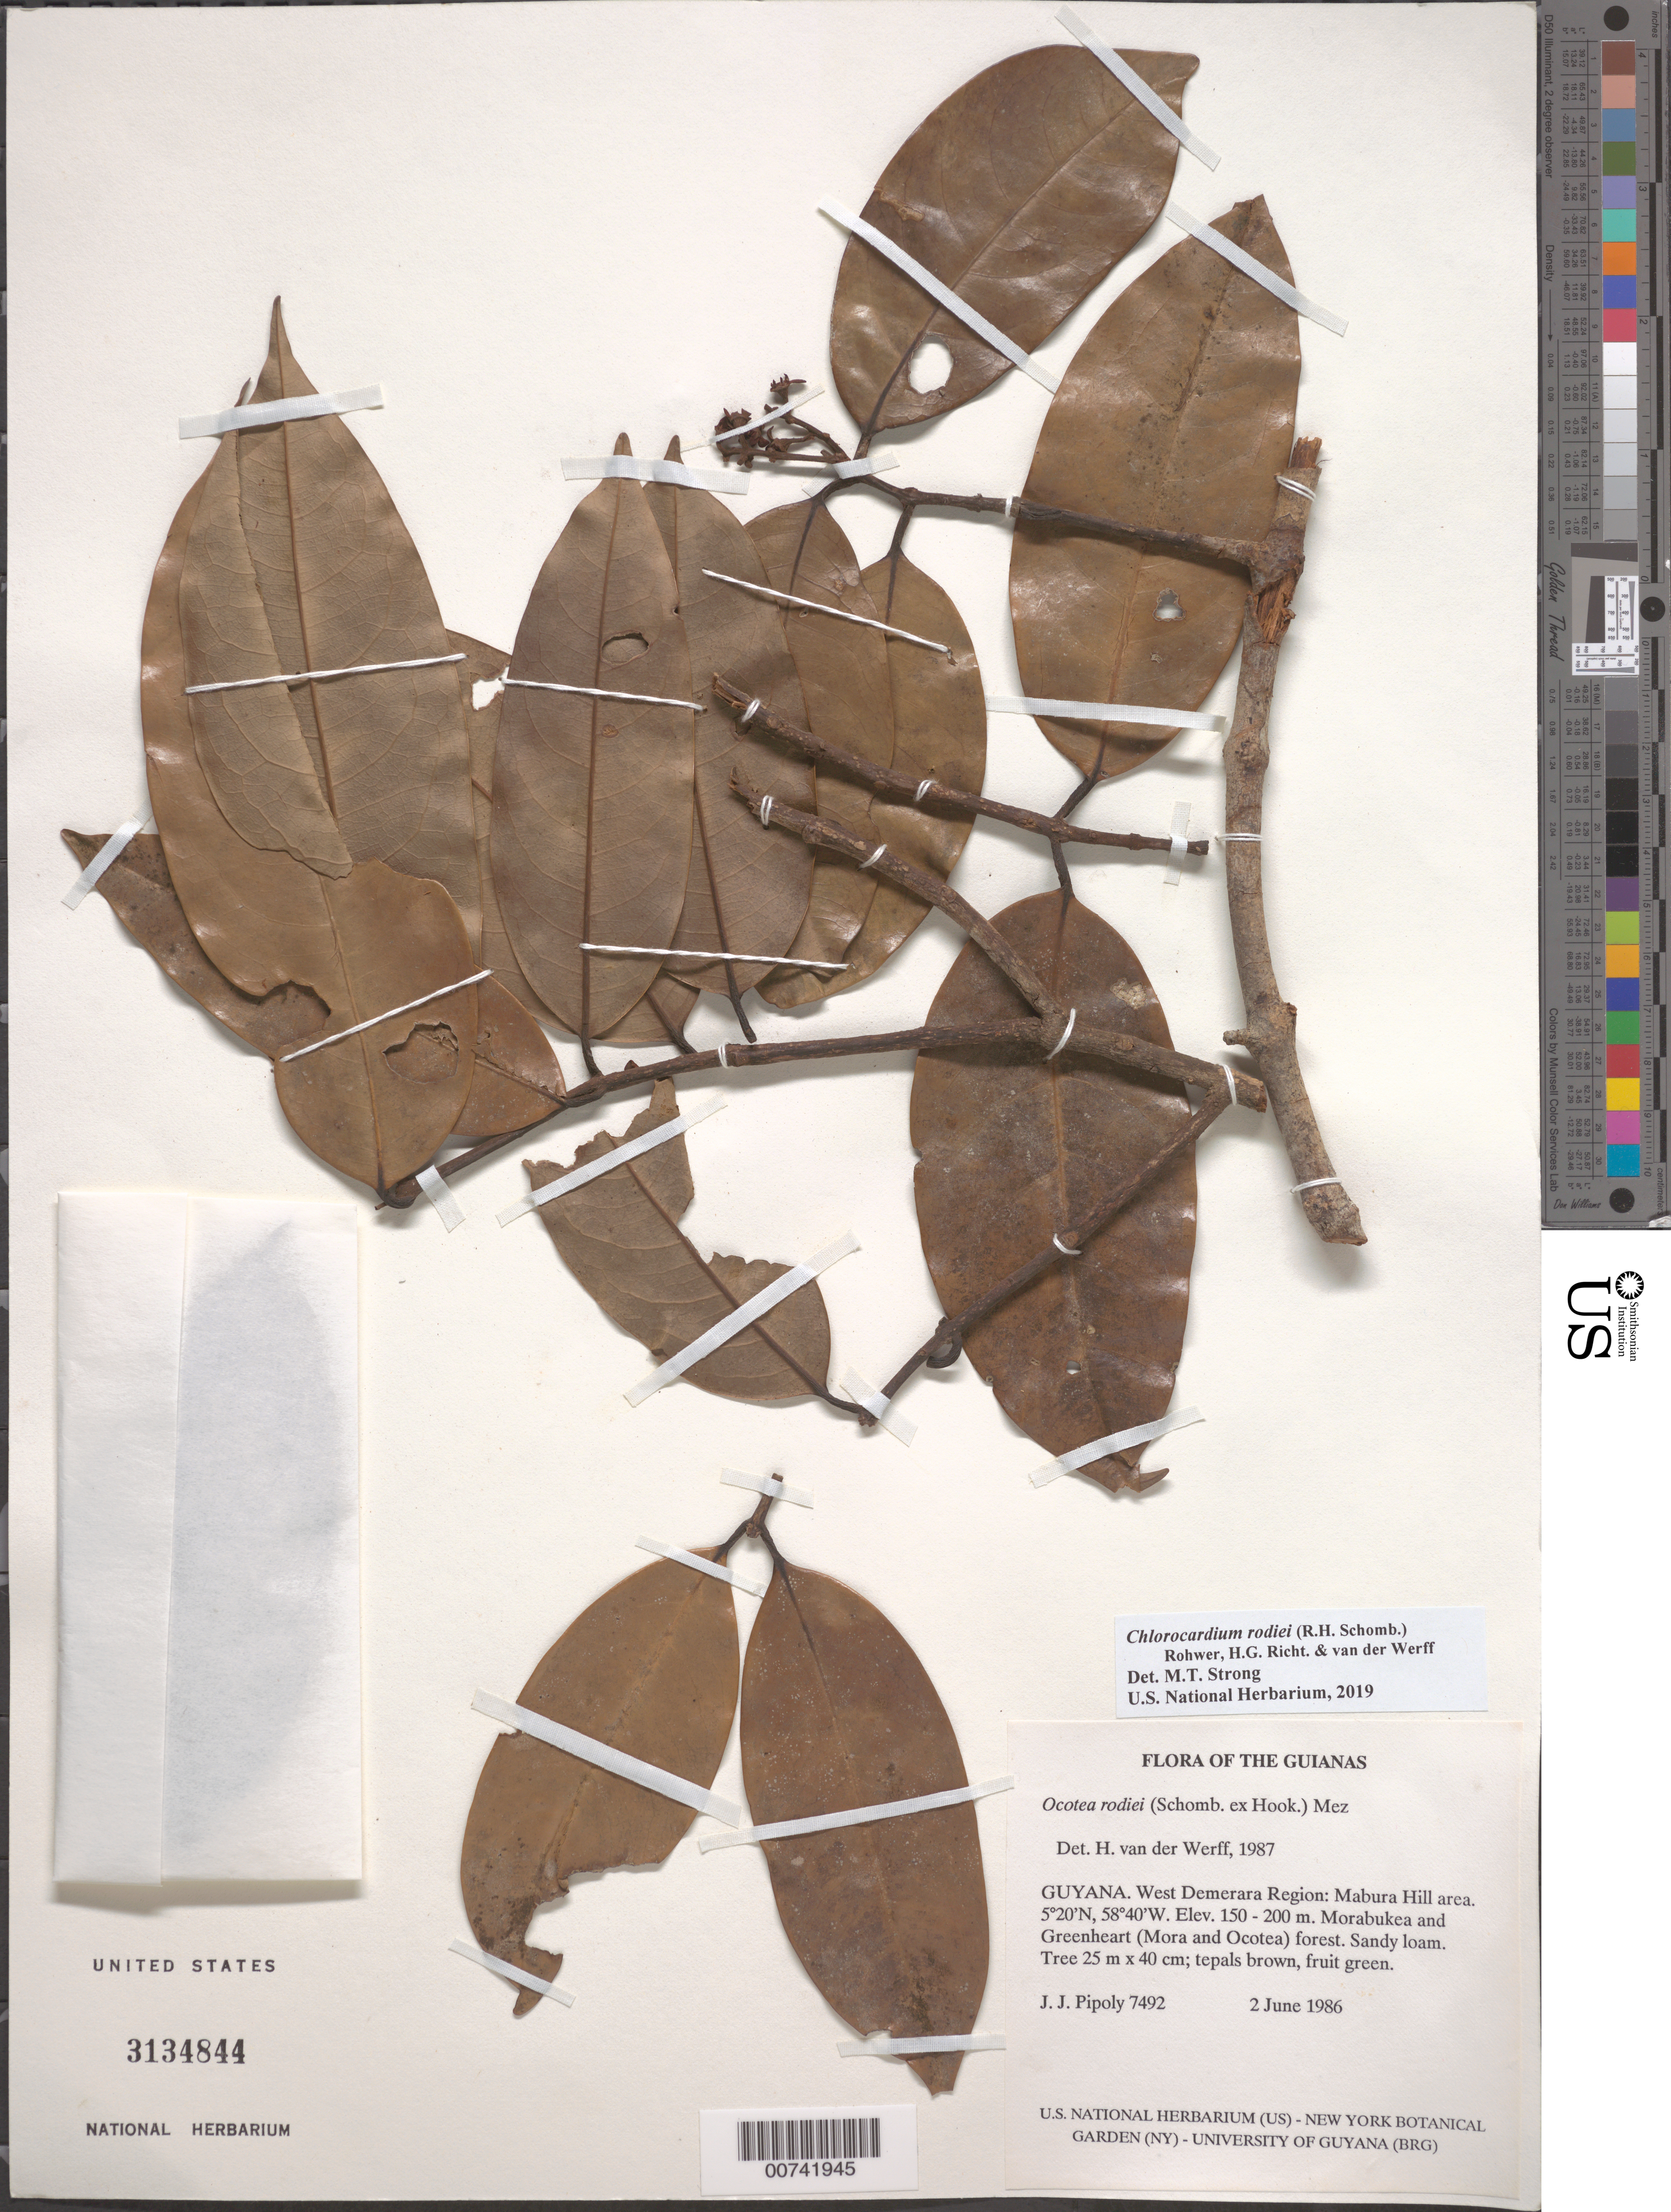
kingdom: Plantae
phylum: Tracheophyta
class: Magnoliopsida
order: Laurales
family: Lauraceae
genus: Chlorocardium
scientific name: Chlorocardium rodiei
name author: (R.H. Schomb.) Rohwer et al.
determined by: Strong, Mark T., (BOT), Smithsonian Institution - National Museum of Natural History (UNITED STATES)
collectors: J. J. Pipoly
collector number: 7492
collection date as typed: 2 June 1986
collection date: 1986-06-02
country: Guyana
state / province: U. Demerara-Berbice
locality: Mabura Hill area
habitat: Morabukea and Greenheart (Mora and Ocotea) forest. Sandy loam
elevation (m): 50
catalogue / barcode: US 3134844